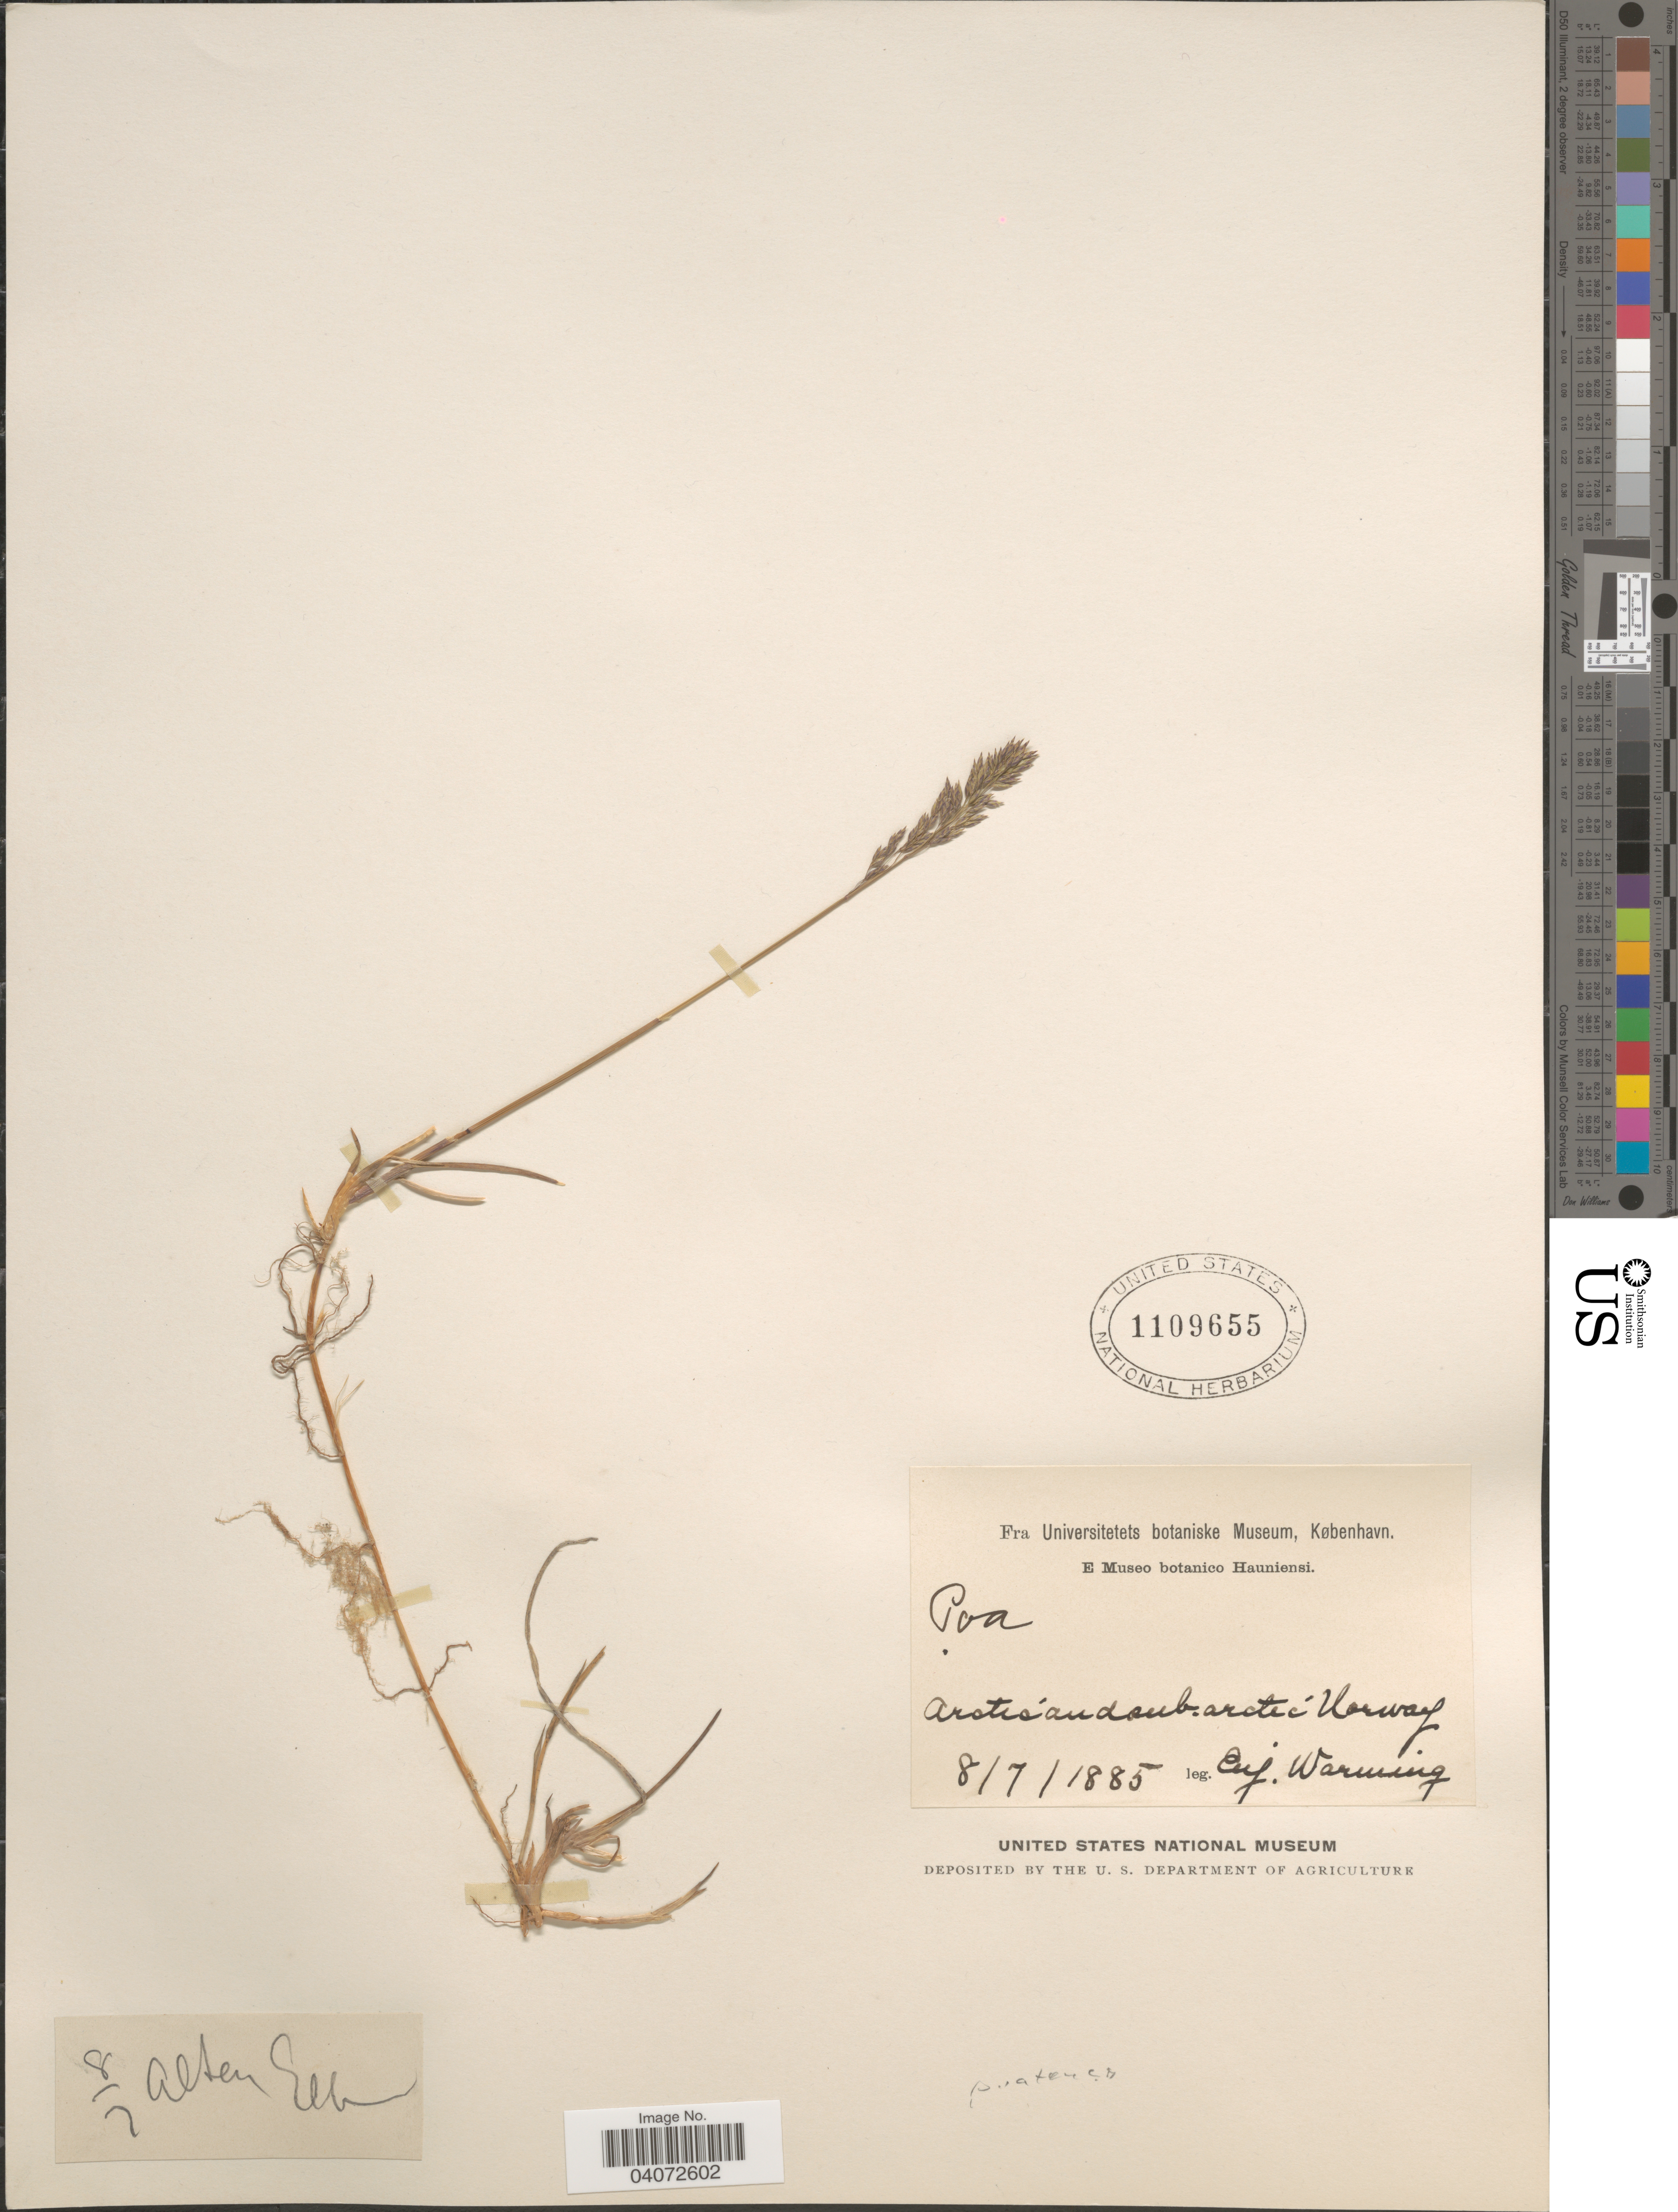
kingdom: Plantae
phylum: Tracheophyta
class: Liliopsida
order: Poales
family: Poaceae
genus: Poa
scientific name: Poa pratensis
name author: L.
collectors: E. Warming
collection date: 1885-07-08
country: Norway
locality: Arctic and sub. arctic Norway.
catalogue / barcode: US 1109655